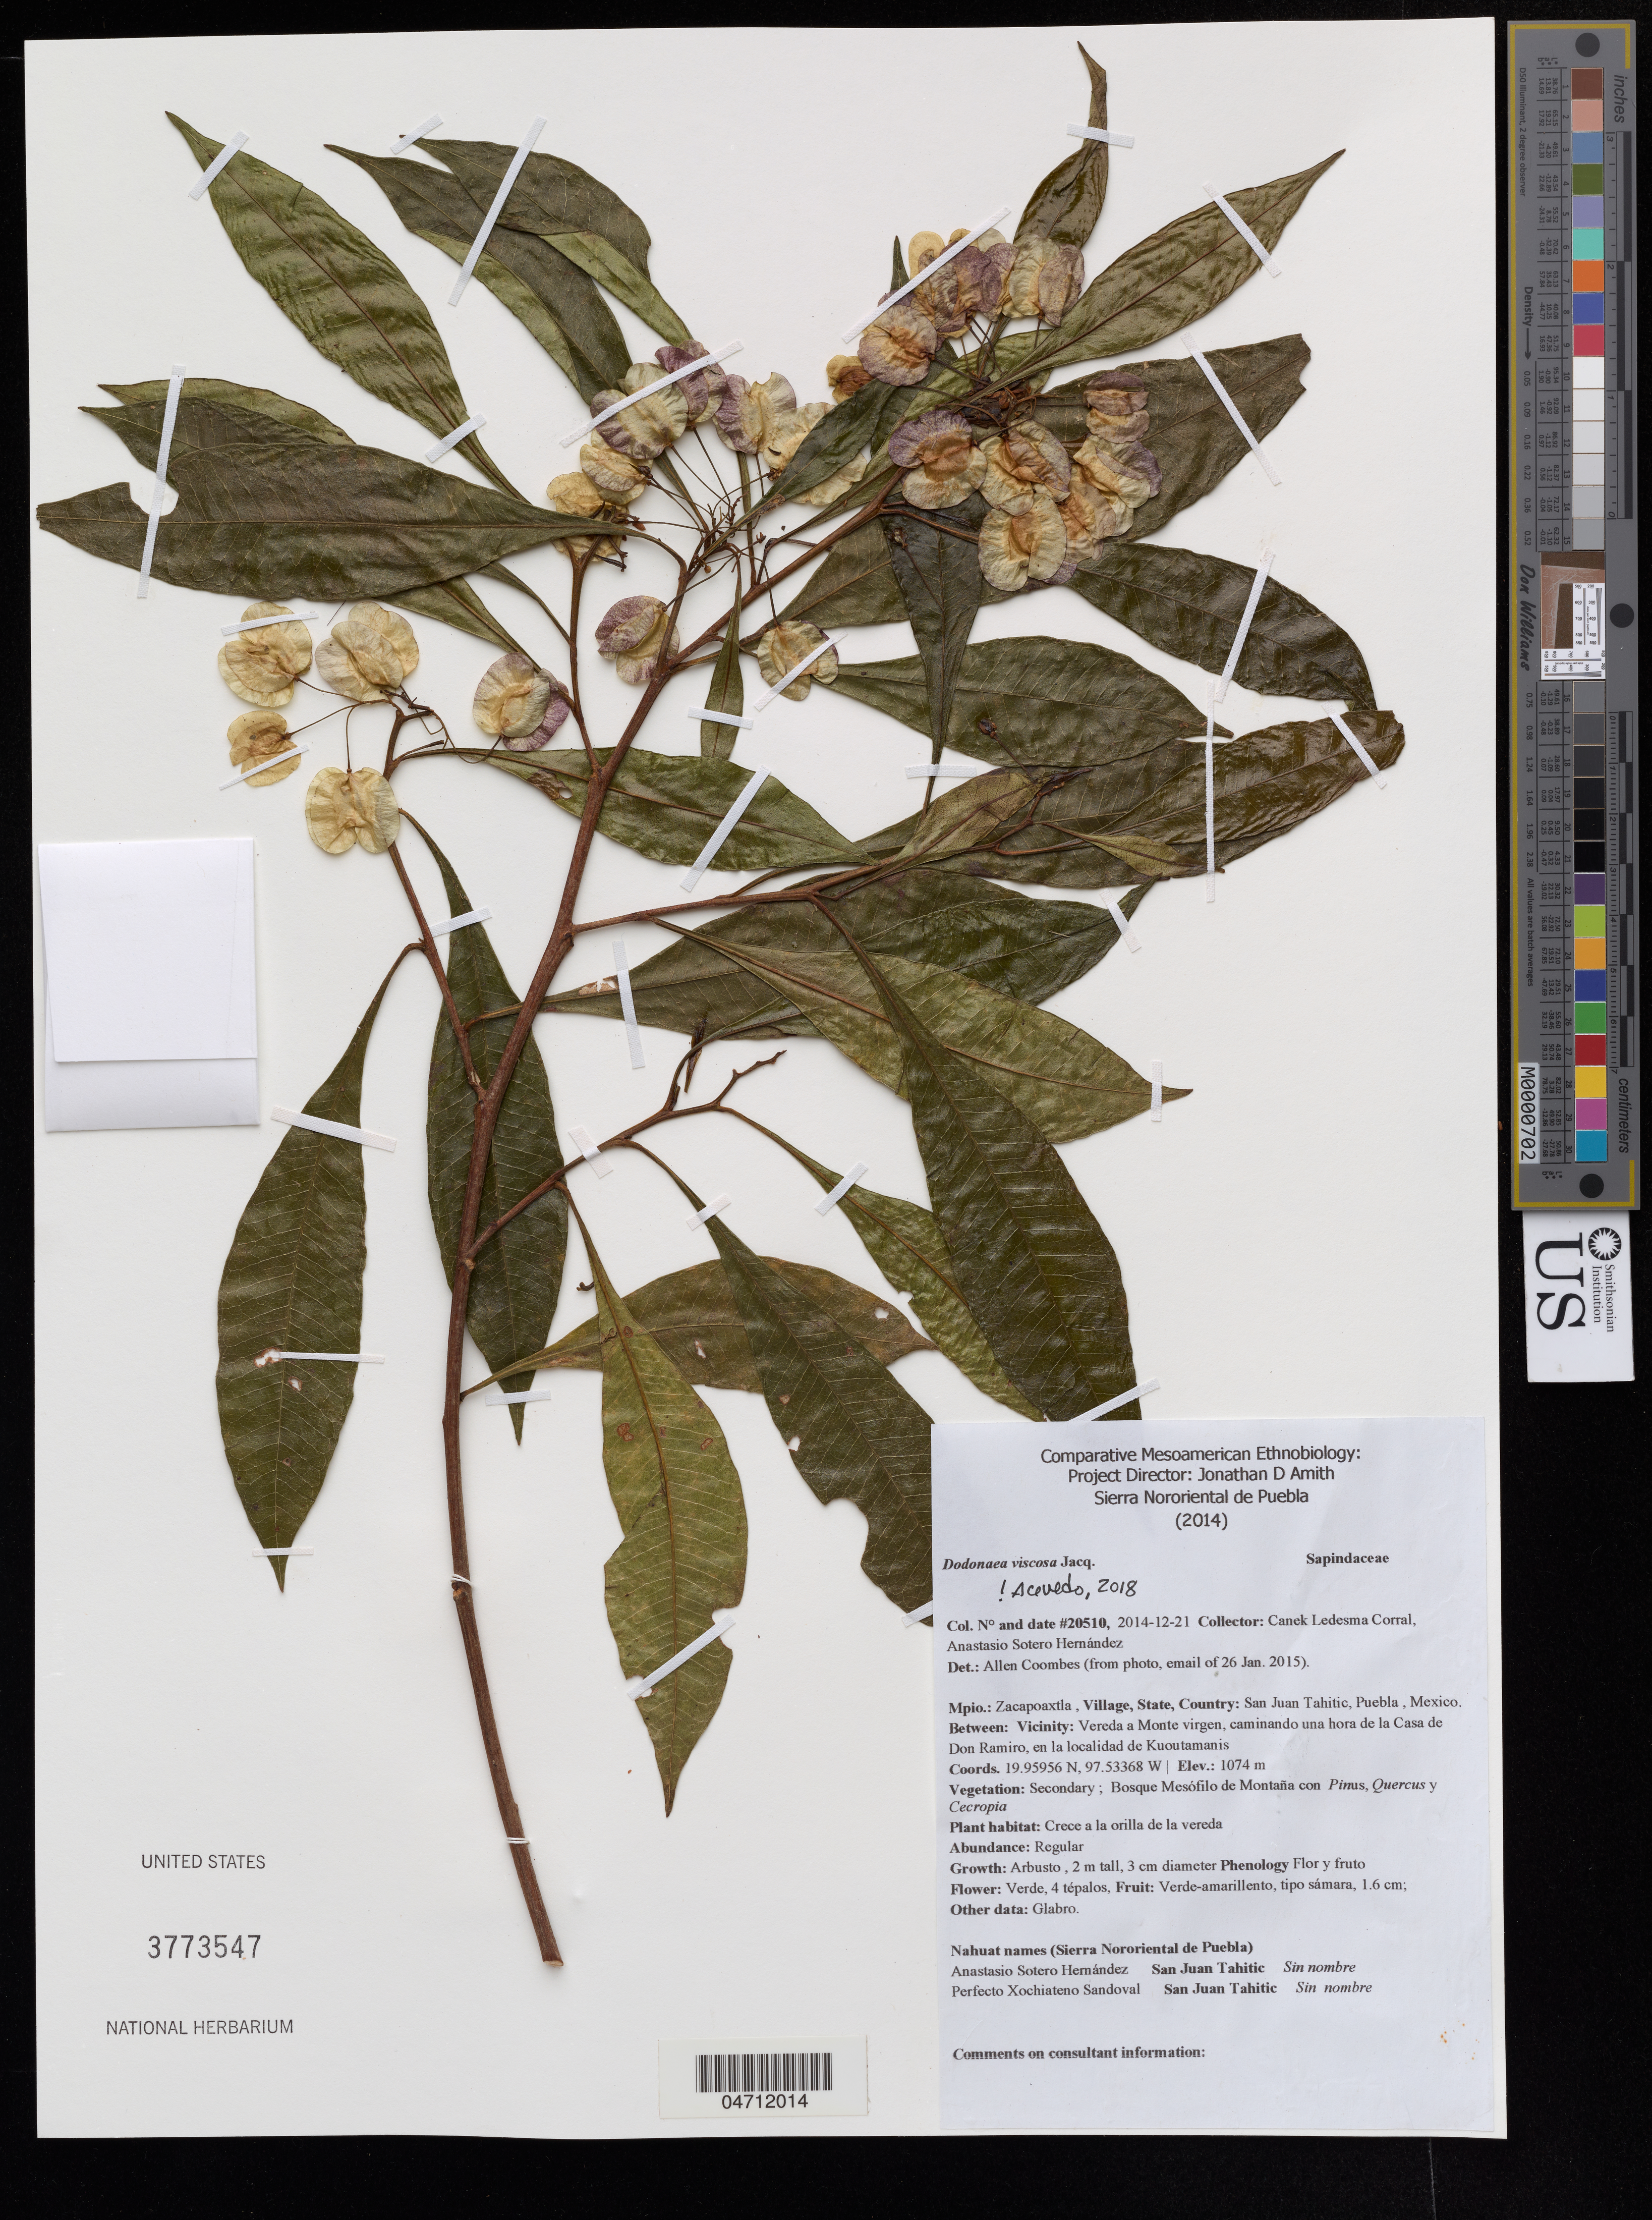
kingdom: Plantae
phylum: Tracheophyta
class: Magnoliopsida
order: Sapindales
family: Sapindaceae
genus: Dodonaea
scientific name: Dodonaea viscosa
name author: Jacq.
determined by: Acevedo-Rodríguez, P., (BOT), Smithsonian Institution - National Museum of Natural History (UNITED STATES)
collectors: Canek Ledesma C. & A. Sotero H.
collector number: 20510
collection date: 2014-12-21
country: Mexico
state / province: Puebla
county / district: Zacapoaxtla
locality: San Juan Tahitic, Vereda a Monte virgen, caminando una hora de la Casa de Don Ramiro, en la localidad de Kuoutamanis.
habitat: Crece a la orilla de la vereda.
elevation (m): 1074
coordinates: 19.95956, -97.53368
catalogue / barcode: US 3773547